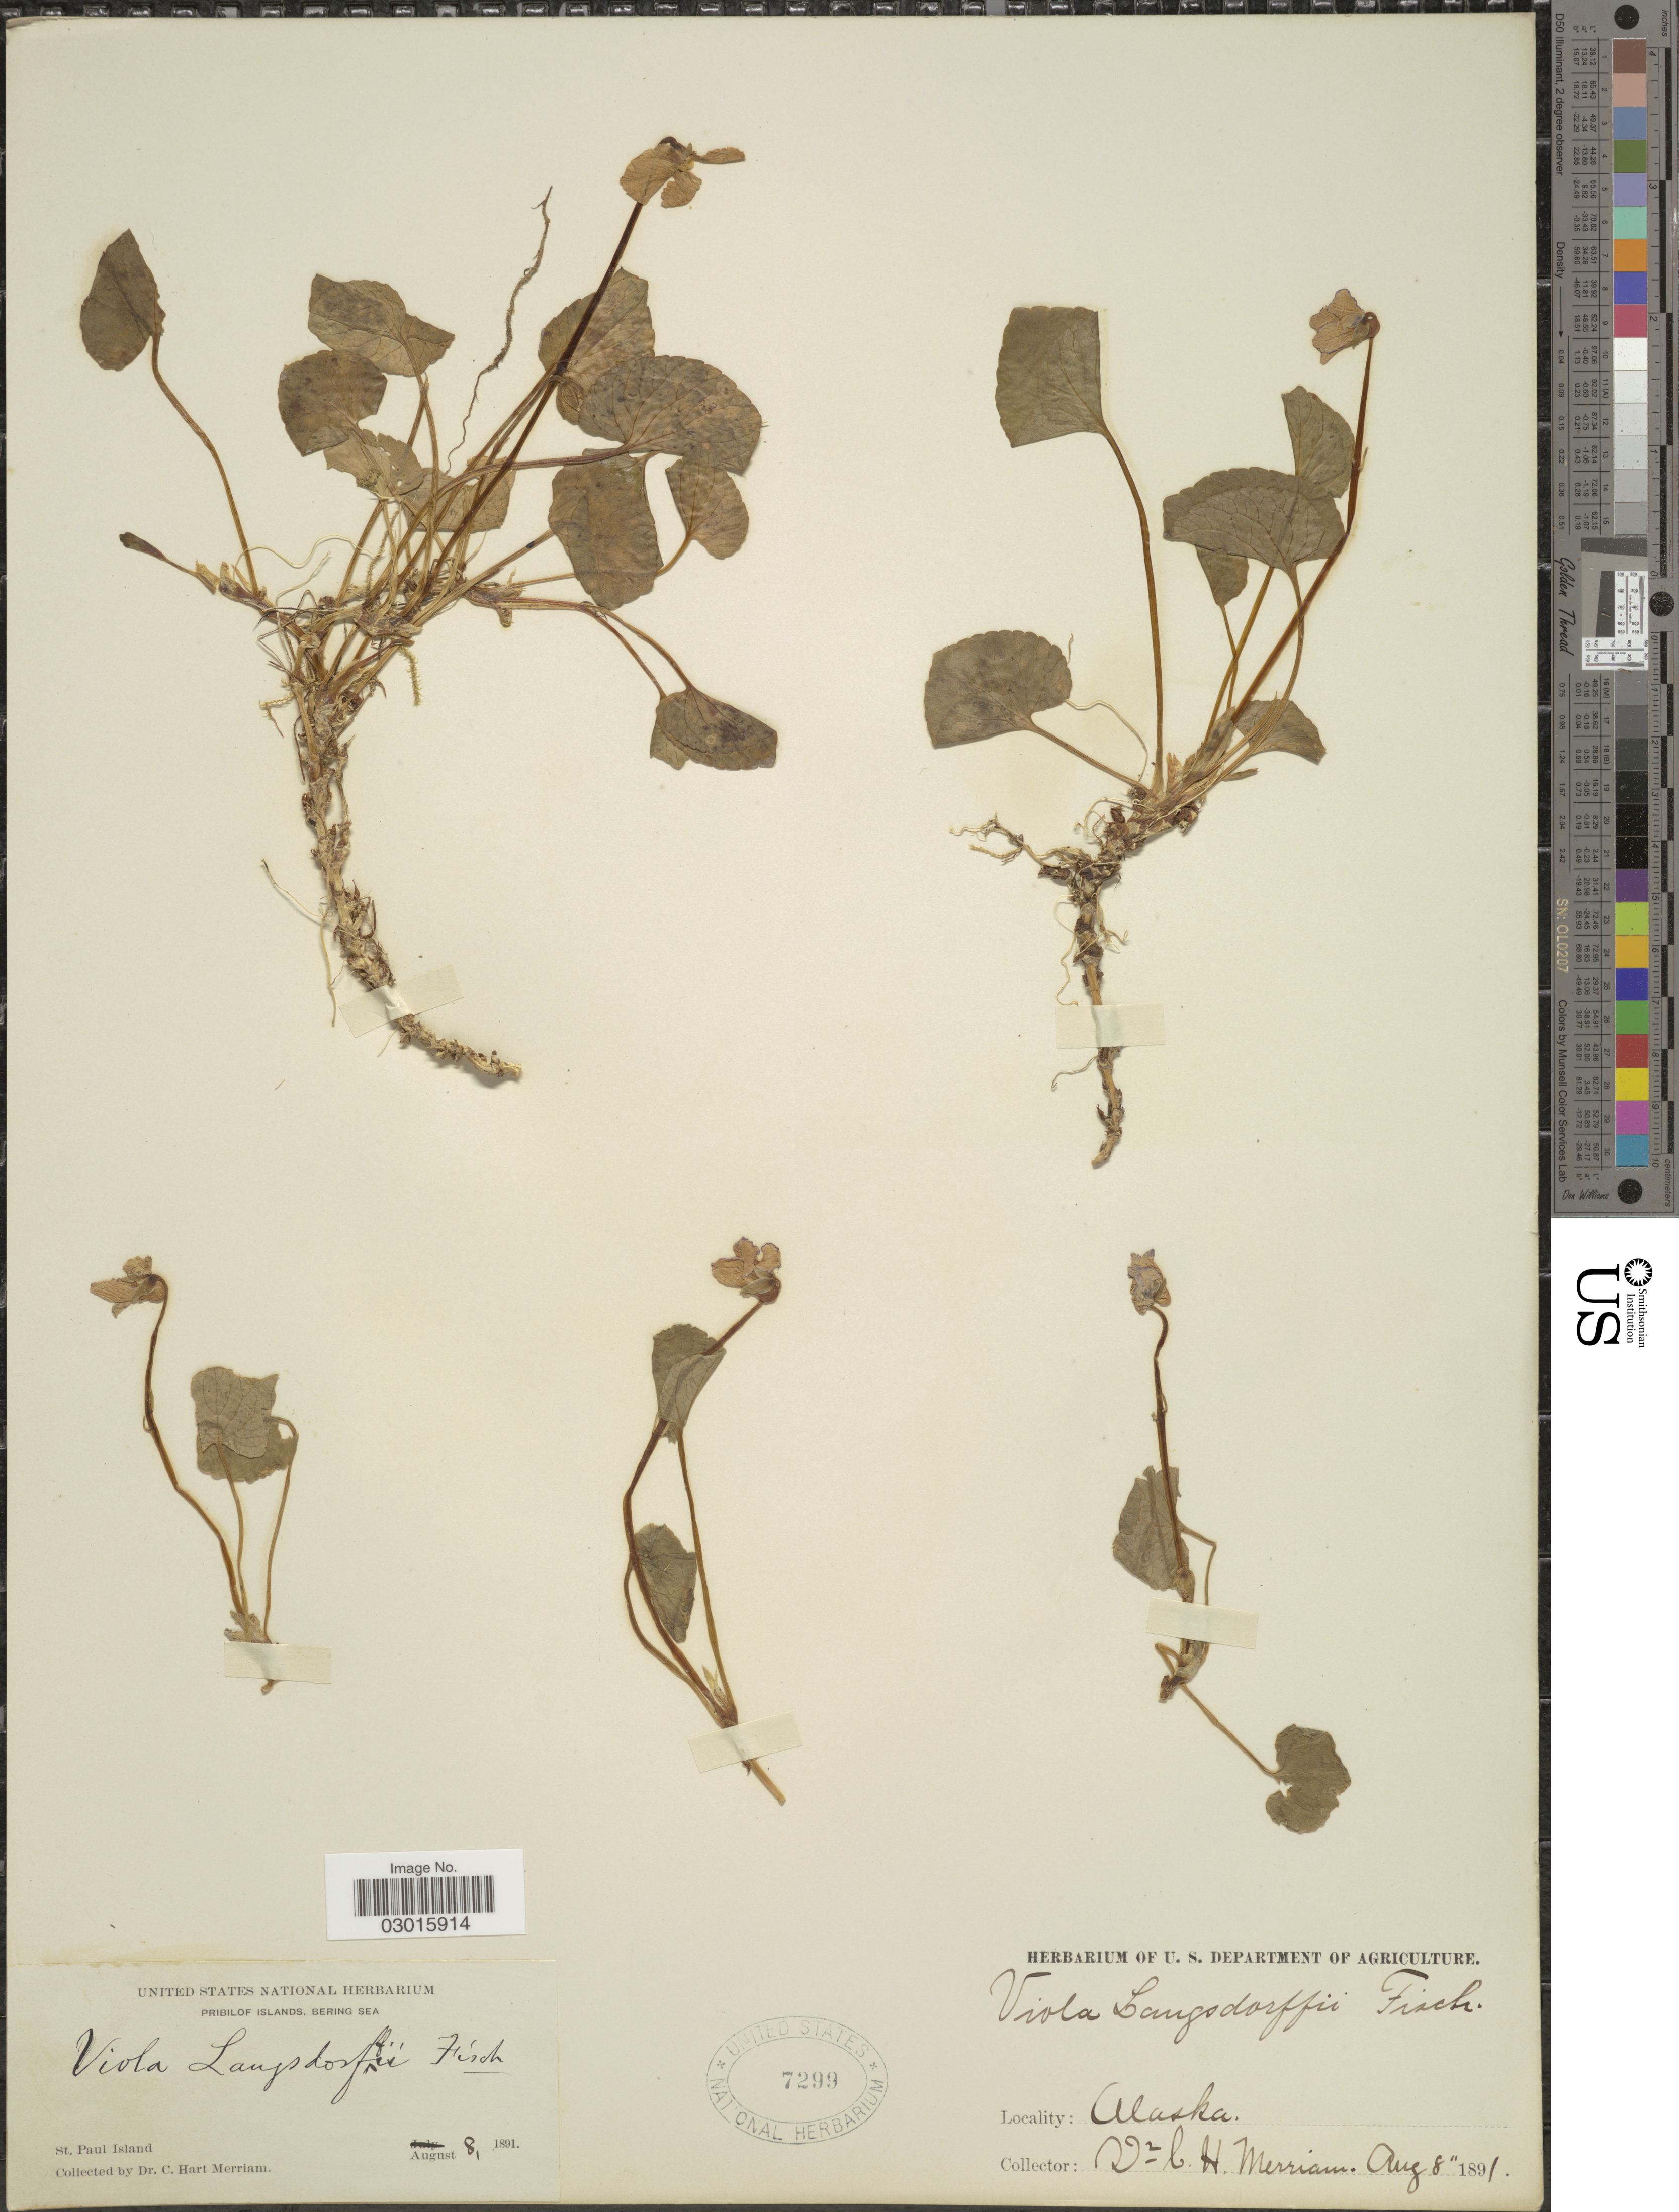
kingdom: Plantae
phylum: Tracheophyta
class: Magnoliopsida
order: Malpighiales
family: Violaceae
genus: Viola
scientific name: Viola langsdorffii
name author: Fisch. ex Ging.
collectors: C. Merriam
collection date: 1891-08-08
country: United States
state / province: Alaska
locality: Pribil of Islands, Bering Sea, St. Paul Island.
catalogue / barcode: US 7299